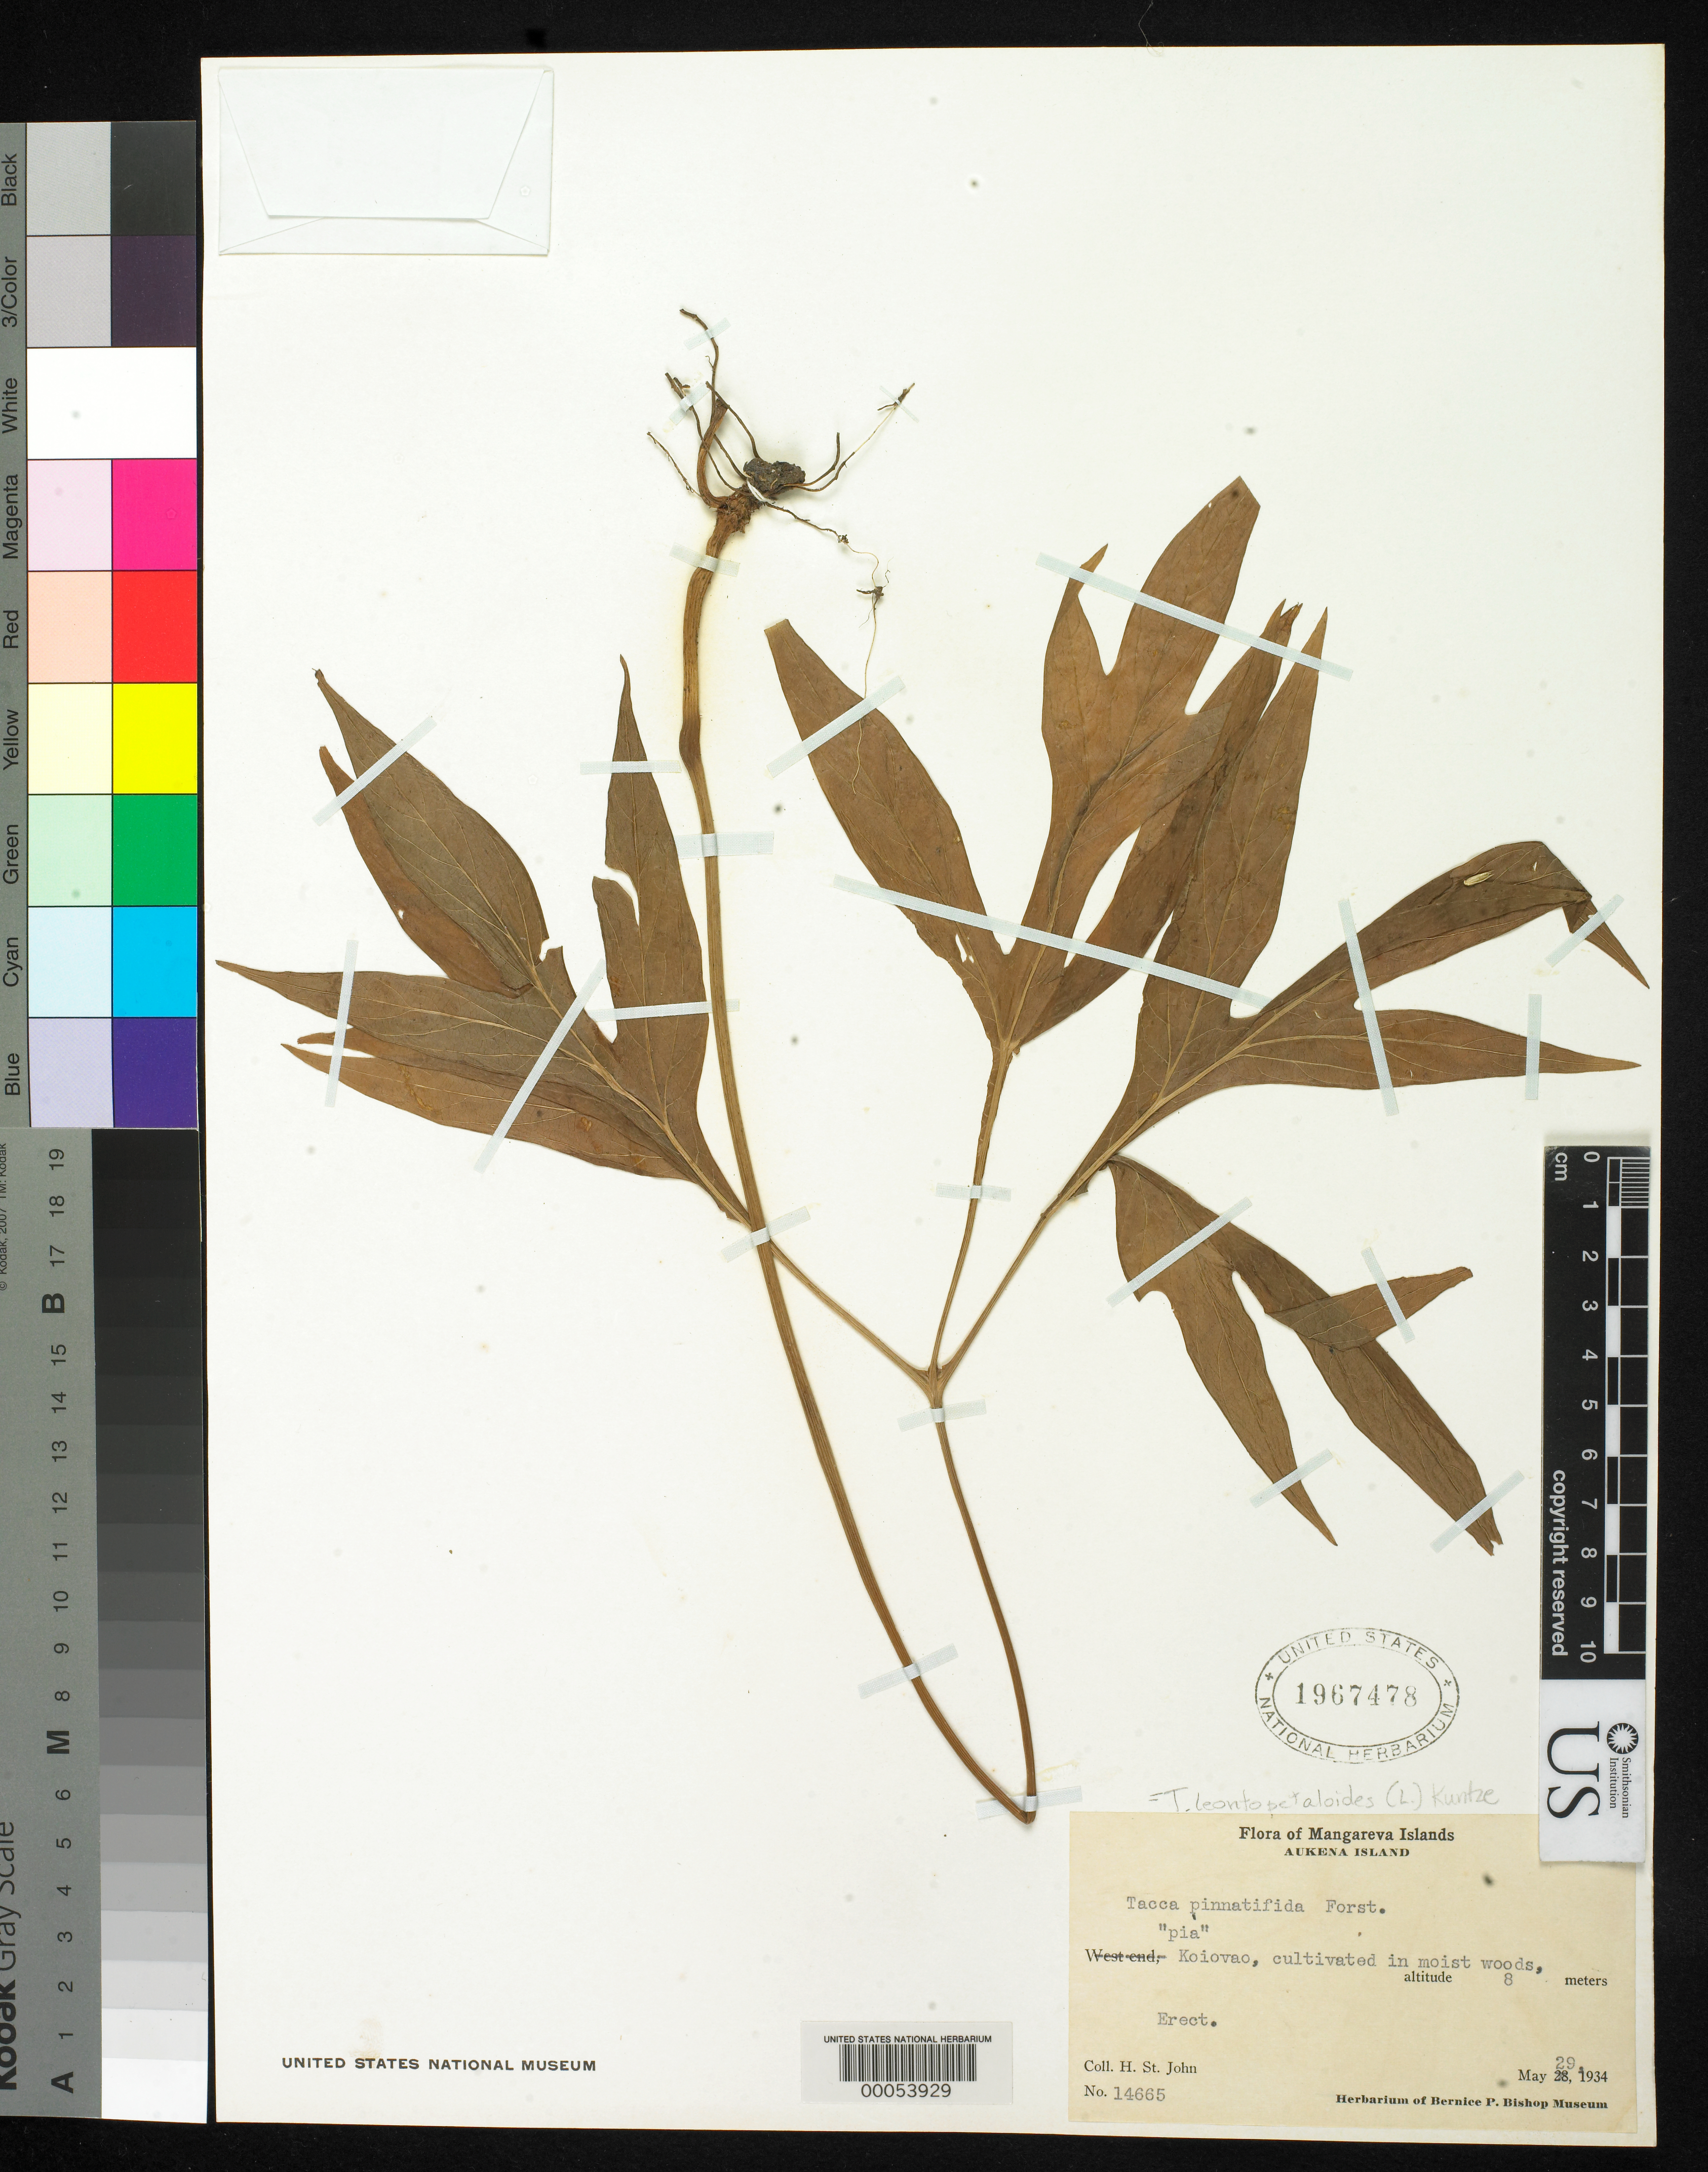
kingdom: Plantae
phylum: Tracheophyta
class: Liliopsida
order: Dioscoreales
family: Dioscoreaceae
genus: Tacca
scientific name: Tacca leontopetaloides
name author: (L.) Kuntze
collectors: H. St. John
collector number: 14665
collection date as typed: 29 May 1934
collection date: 1934-05-29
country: French Polynesia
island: Aukena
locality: Aukena I., Koiovao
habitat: moist woods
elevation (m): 8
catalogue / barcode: US 1967478